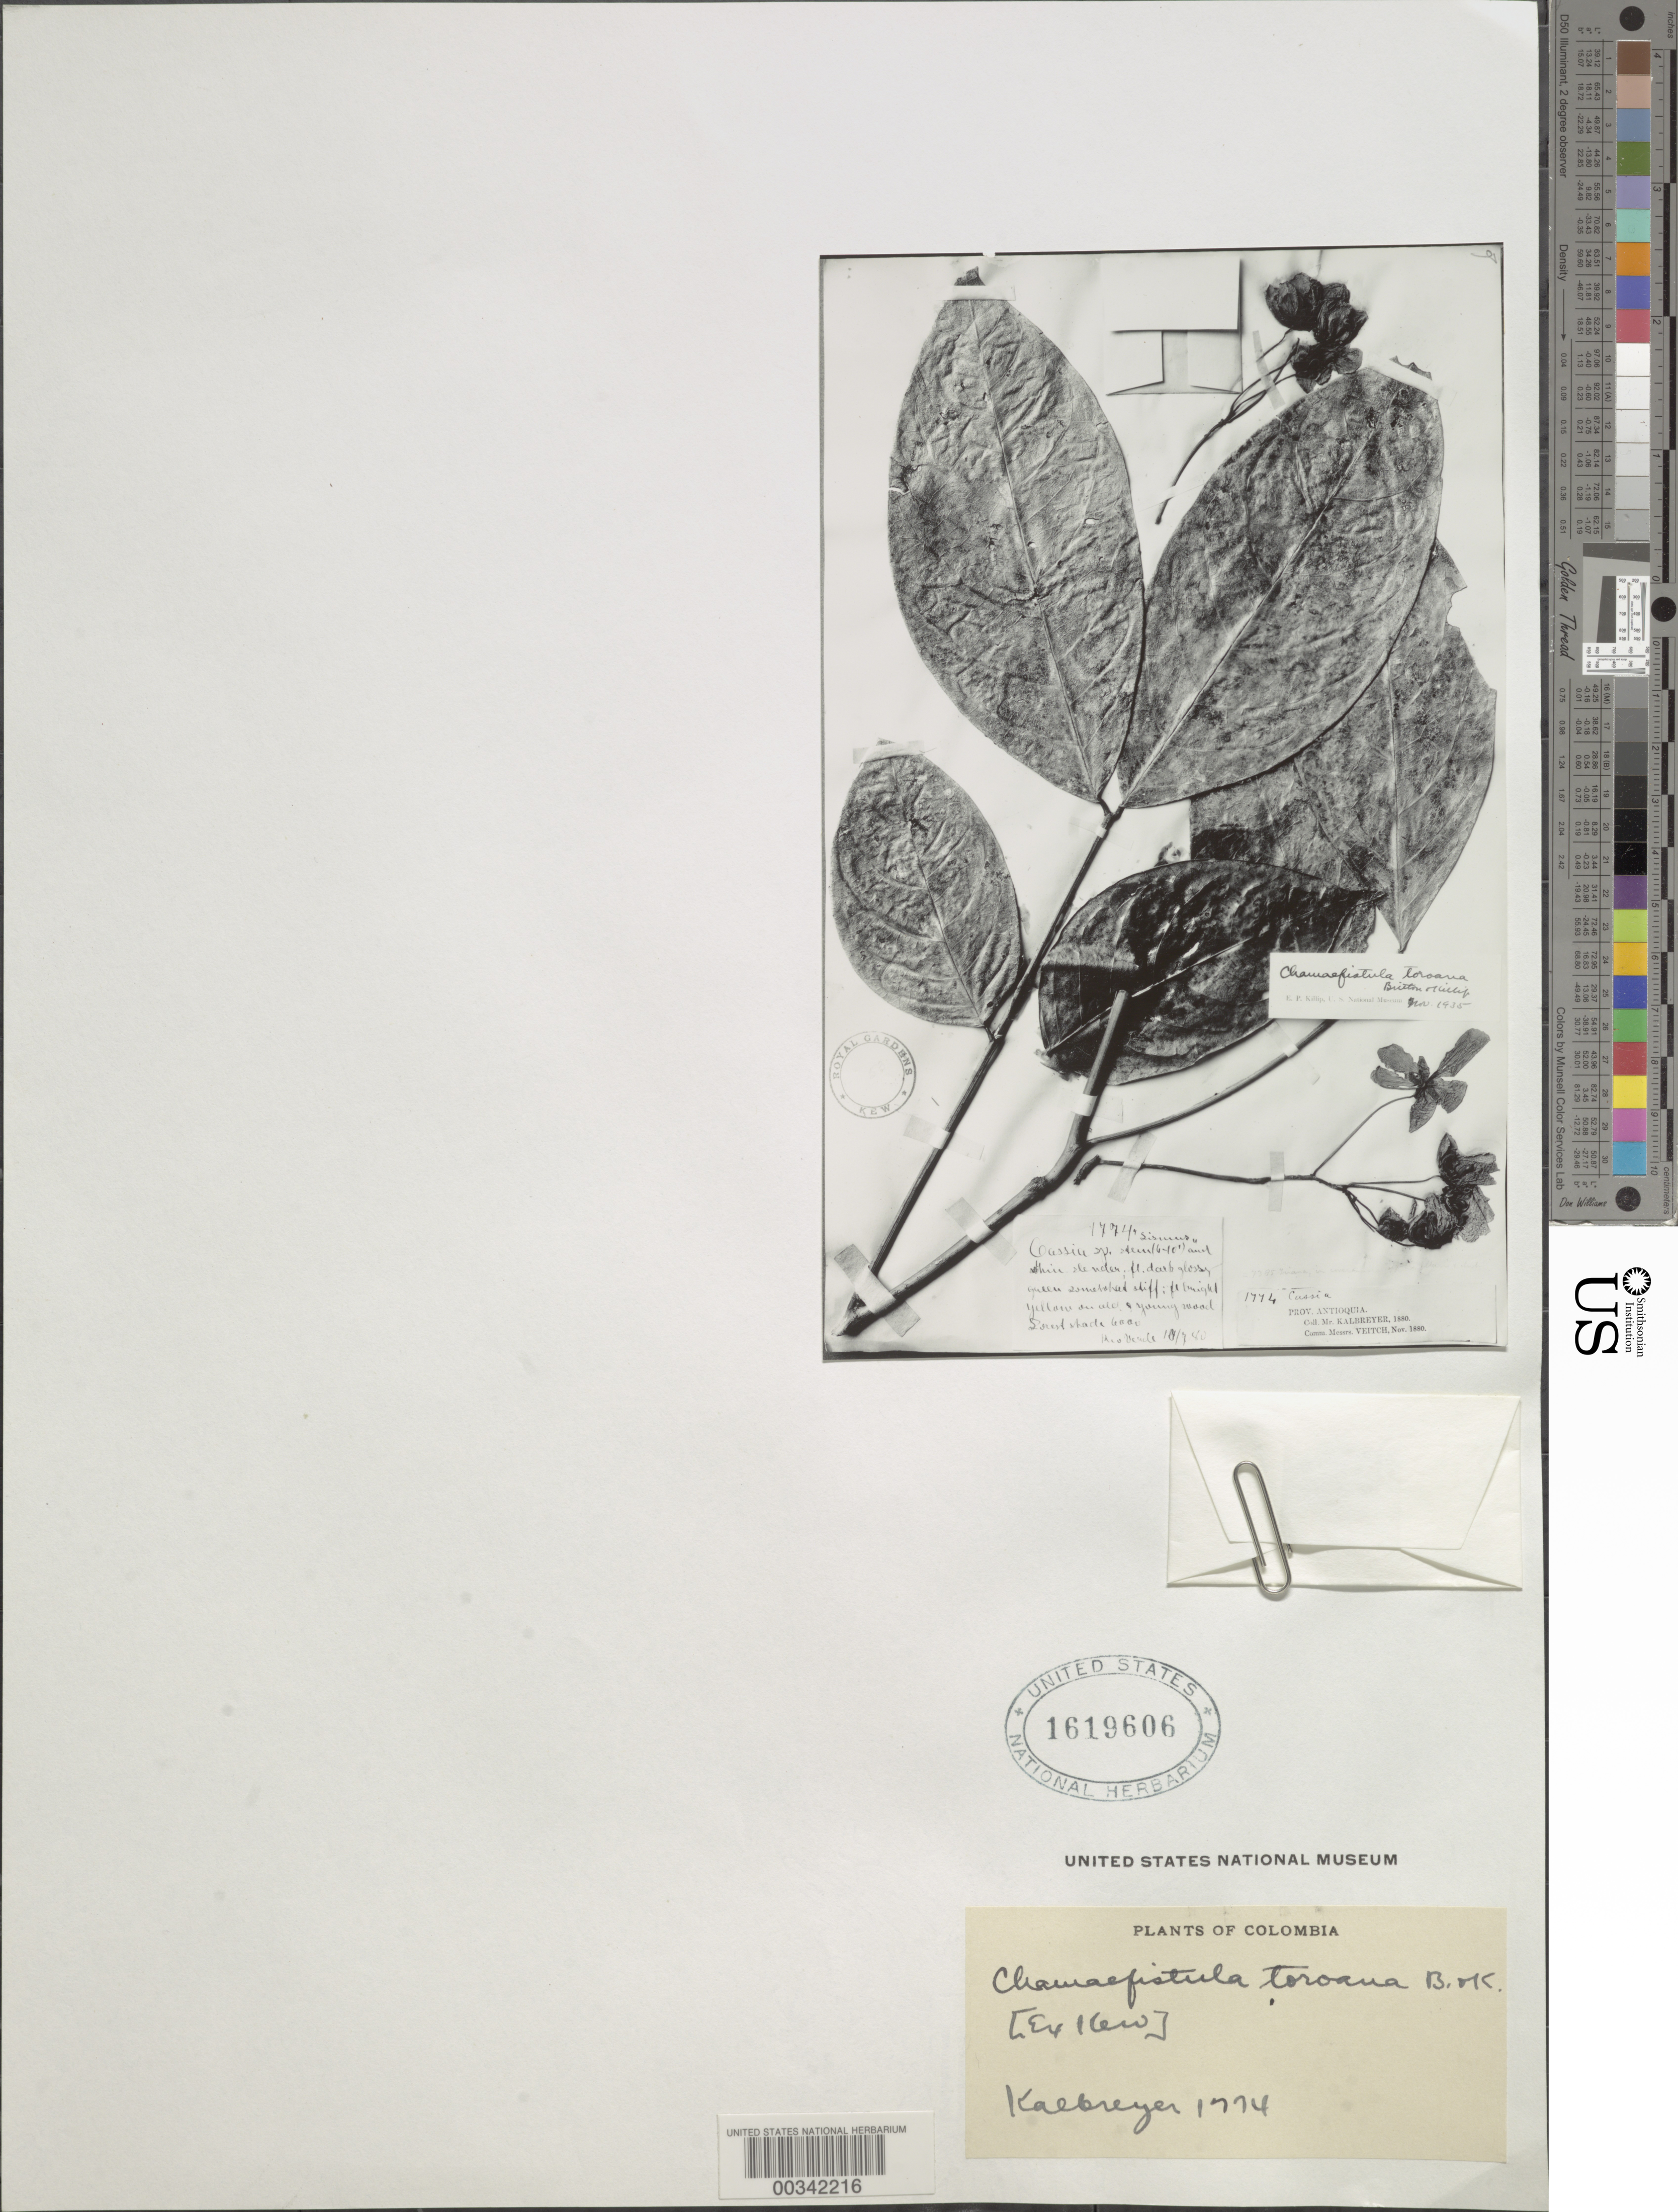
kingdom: Plantae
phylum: Tracheophyta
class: Magnoliopsida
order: Fabales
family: Fabaceae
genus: Senna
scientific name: Senna oxyphylla var. oxyphylla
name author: (Kunth) H.S. Irwin & Barneby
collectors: W. Kalbreyer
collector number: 1774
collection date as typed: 07 Oct 1880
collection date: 1880-10-07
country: Colombia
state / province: Antioquia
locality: Rio Verde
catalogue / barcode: US 1619606